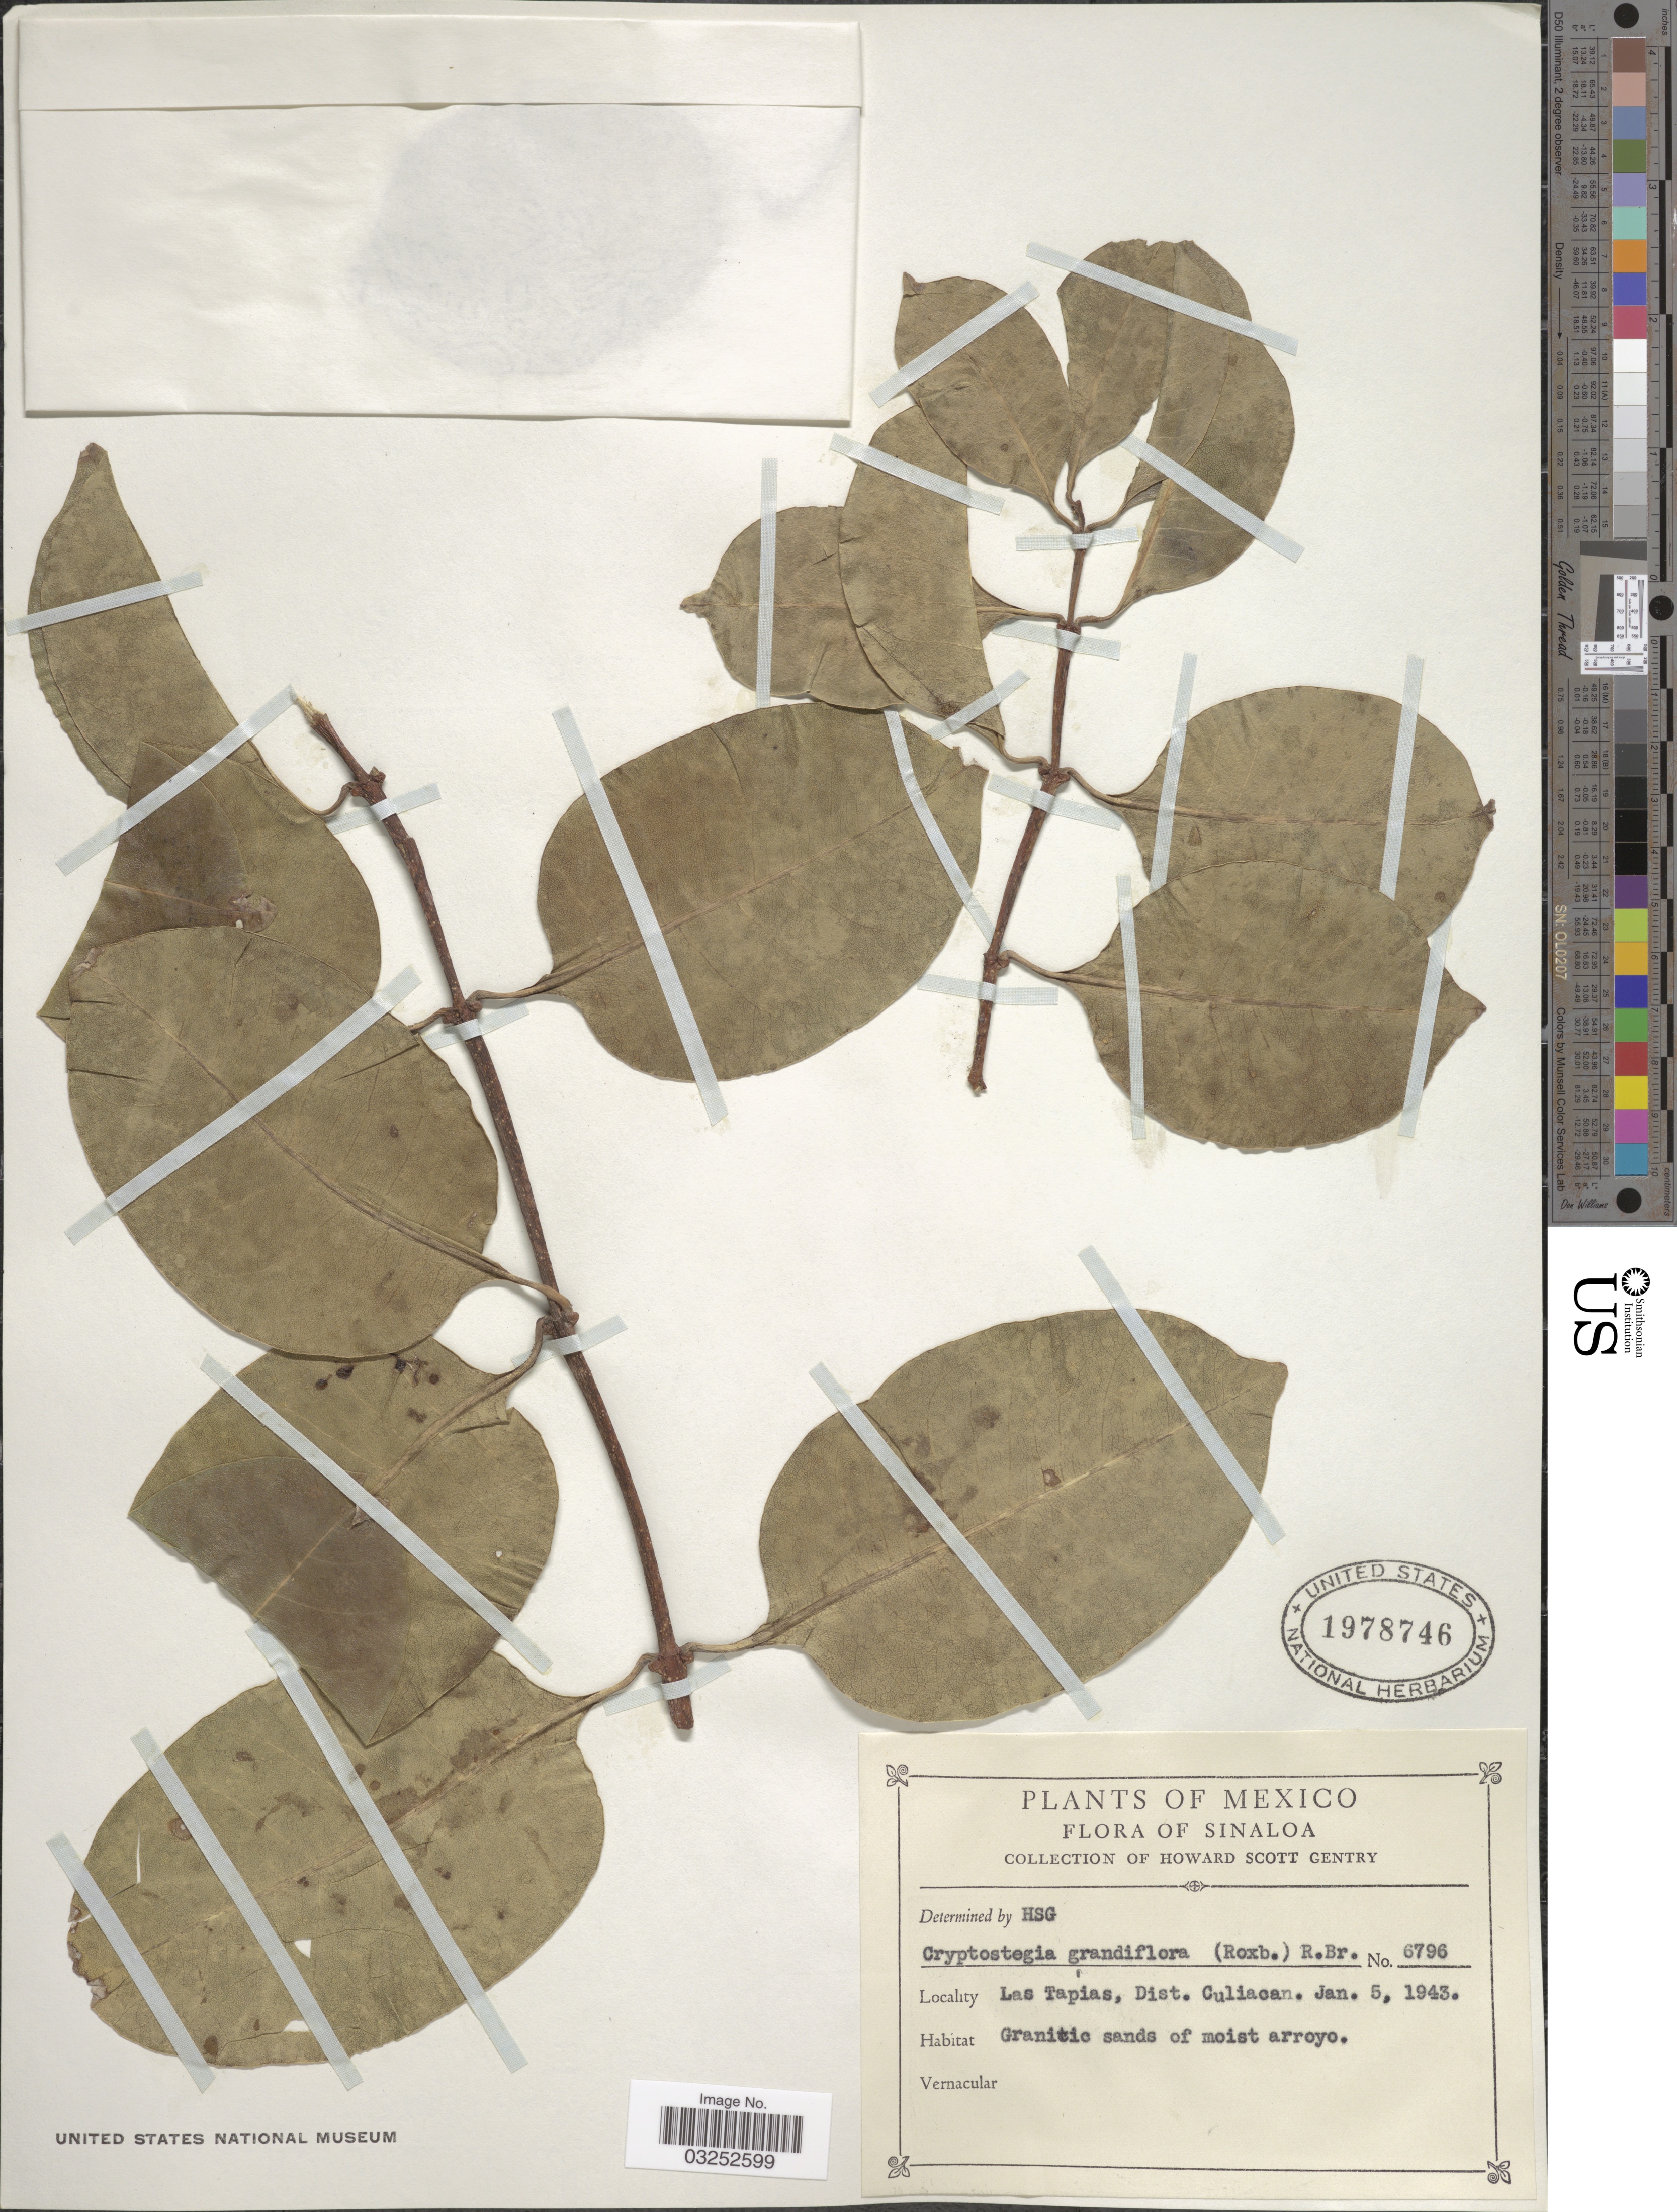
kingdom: Plantae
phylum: Tracheophyta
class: Magnoliopsida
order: Gentianales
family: Apocynaceae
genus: Cryptostegia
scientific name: Cryptostegia grandiflora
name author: Roxb. ex R. Br.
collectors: H. S. Gentry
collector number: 6796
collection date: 1943-01-05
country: Mexico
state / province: Sinaloa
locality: Las Tapias, Dist. Culiacan.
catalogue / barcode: US 1978746